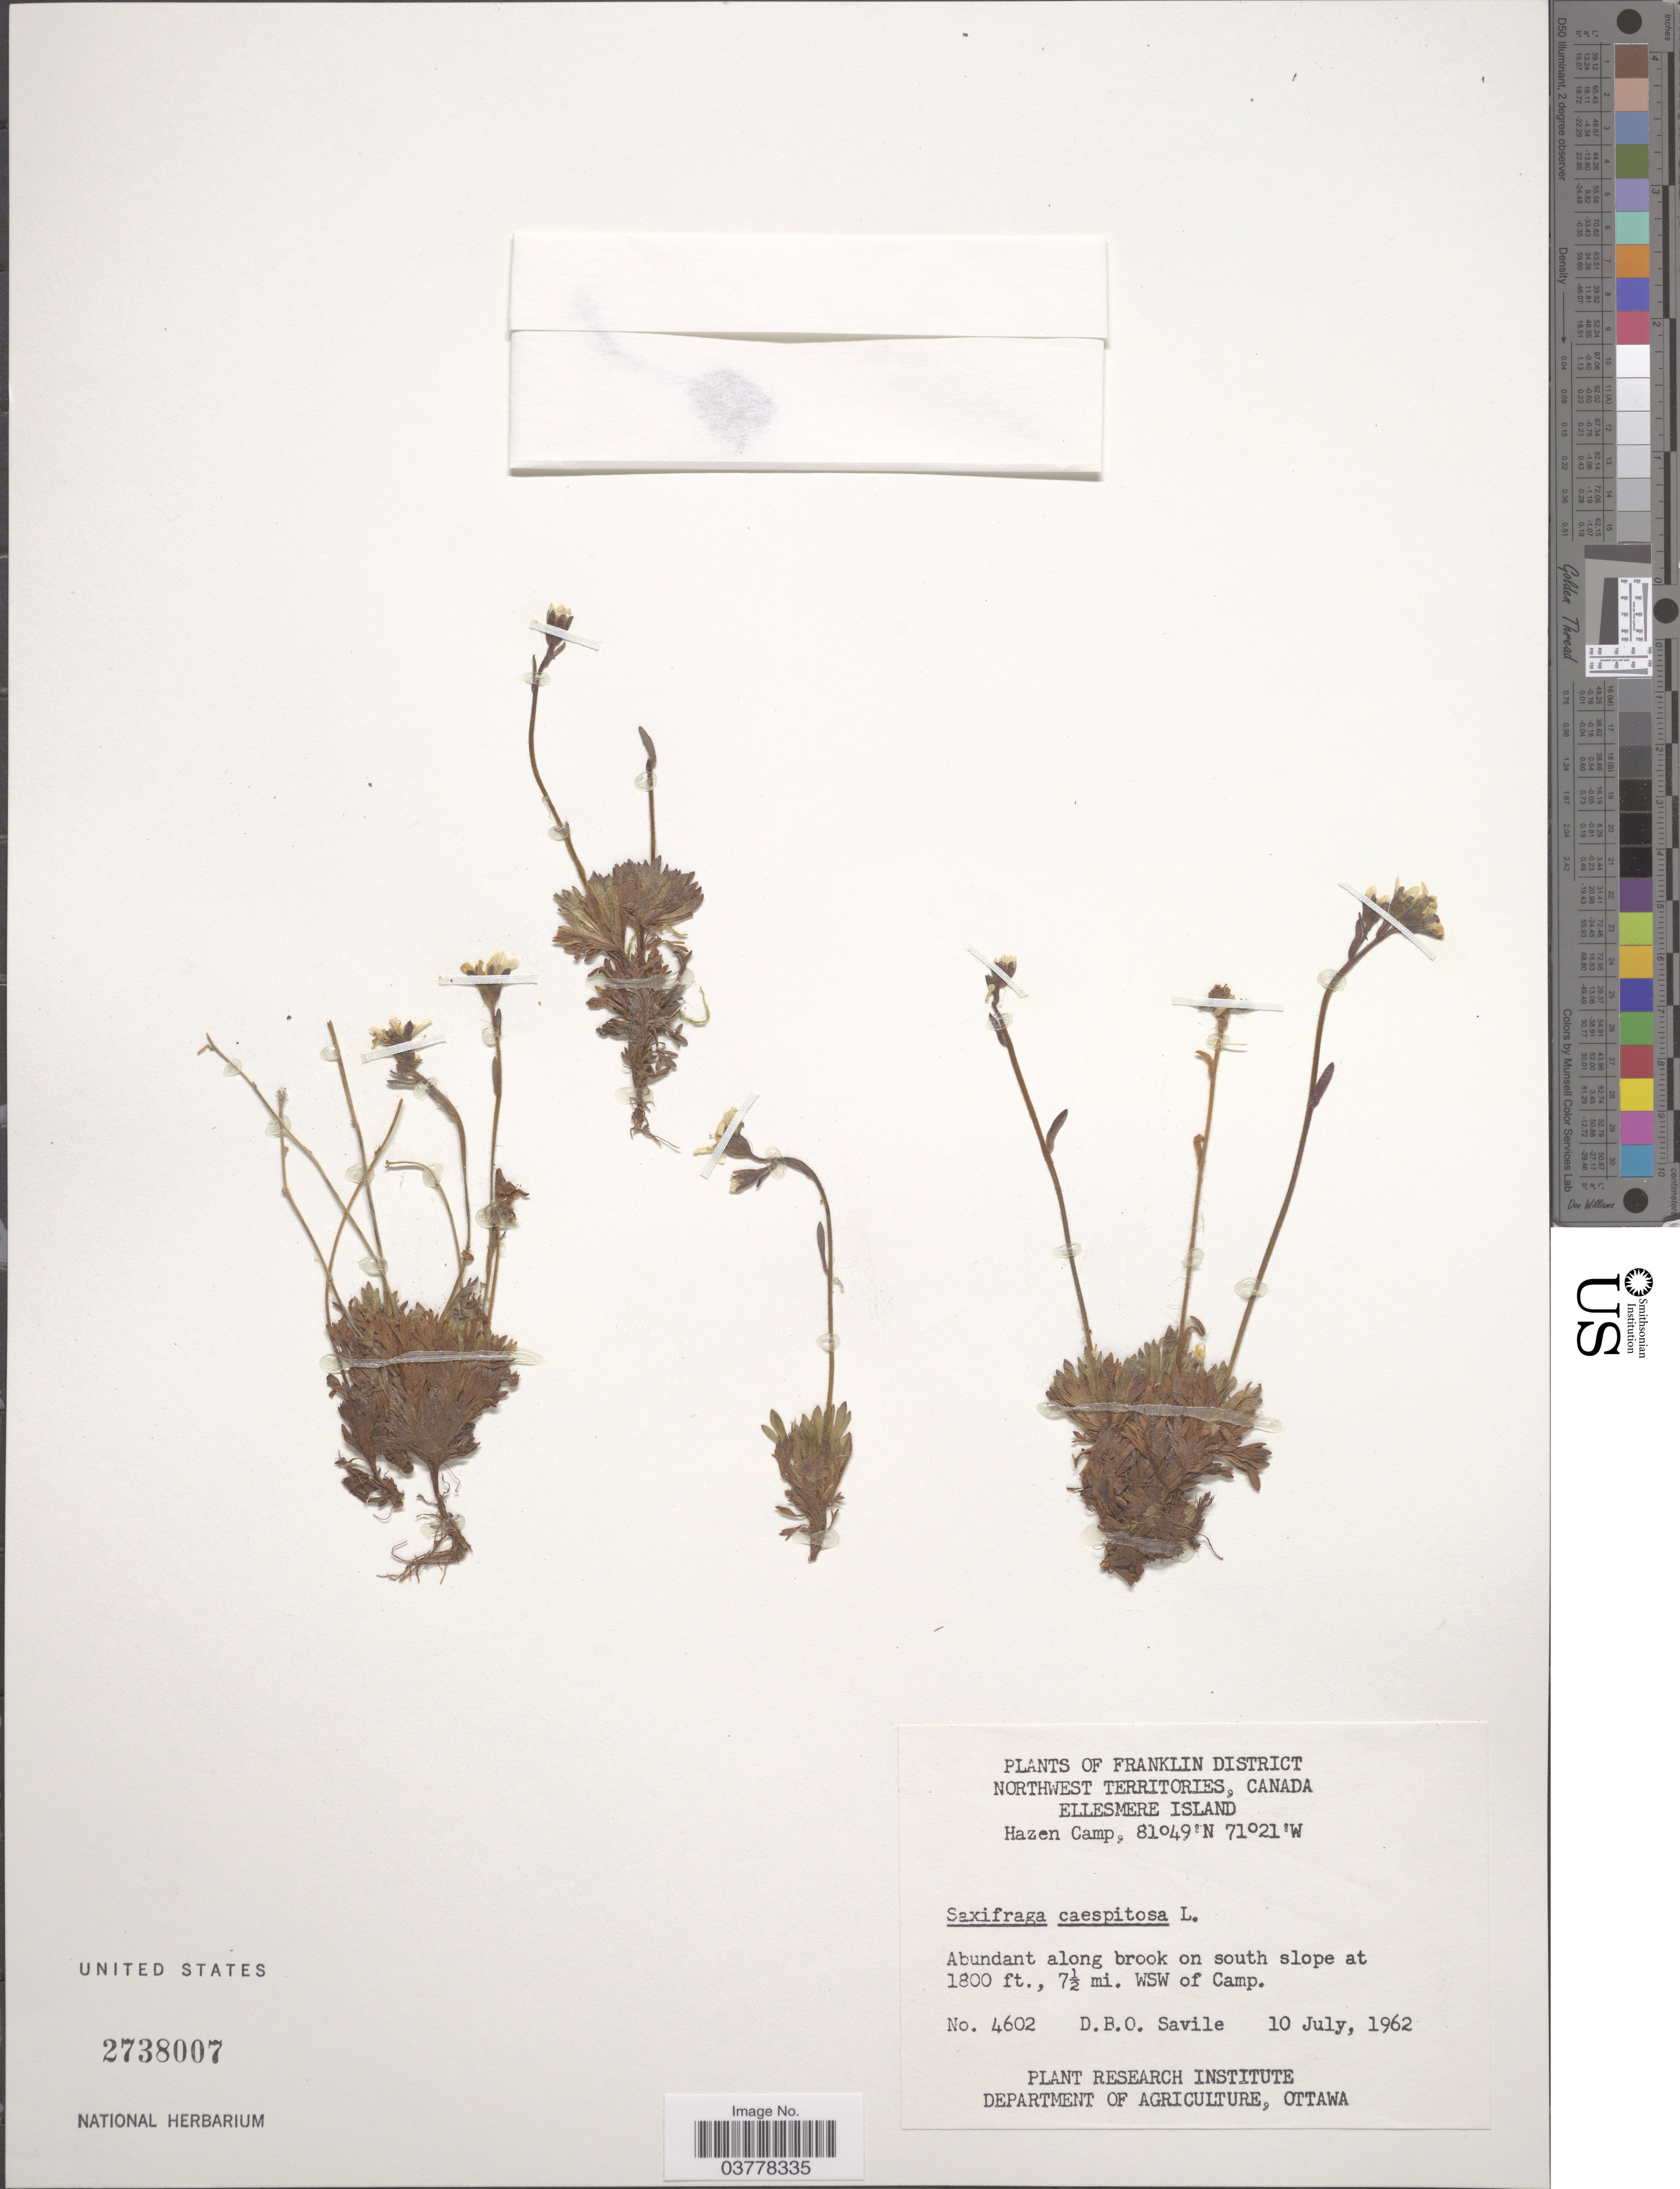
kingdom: Plantae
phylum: Tracheophyta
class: Magnoliopsida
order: Saxifragales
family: Saxifragaceae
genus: Saxifraga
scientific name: Saxifraga caespitosa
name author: L.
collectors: D. Savile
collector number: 4602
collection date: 1962-07-10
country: Canada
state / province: Northwest Territories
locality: Franklin District. Ellesmere Island. Hazen Camp. 7½ mi. WSW of Camp.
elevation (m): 549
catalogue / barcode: US 2738007